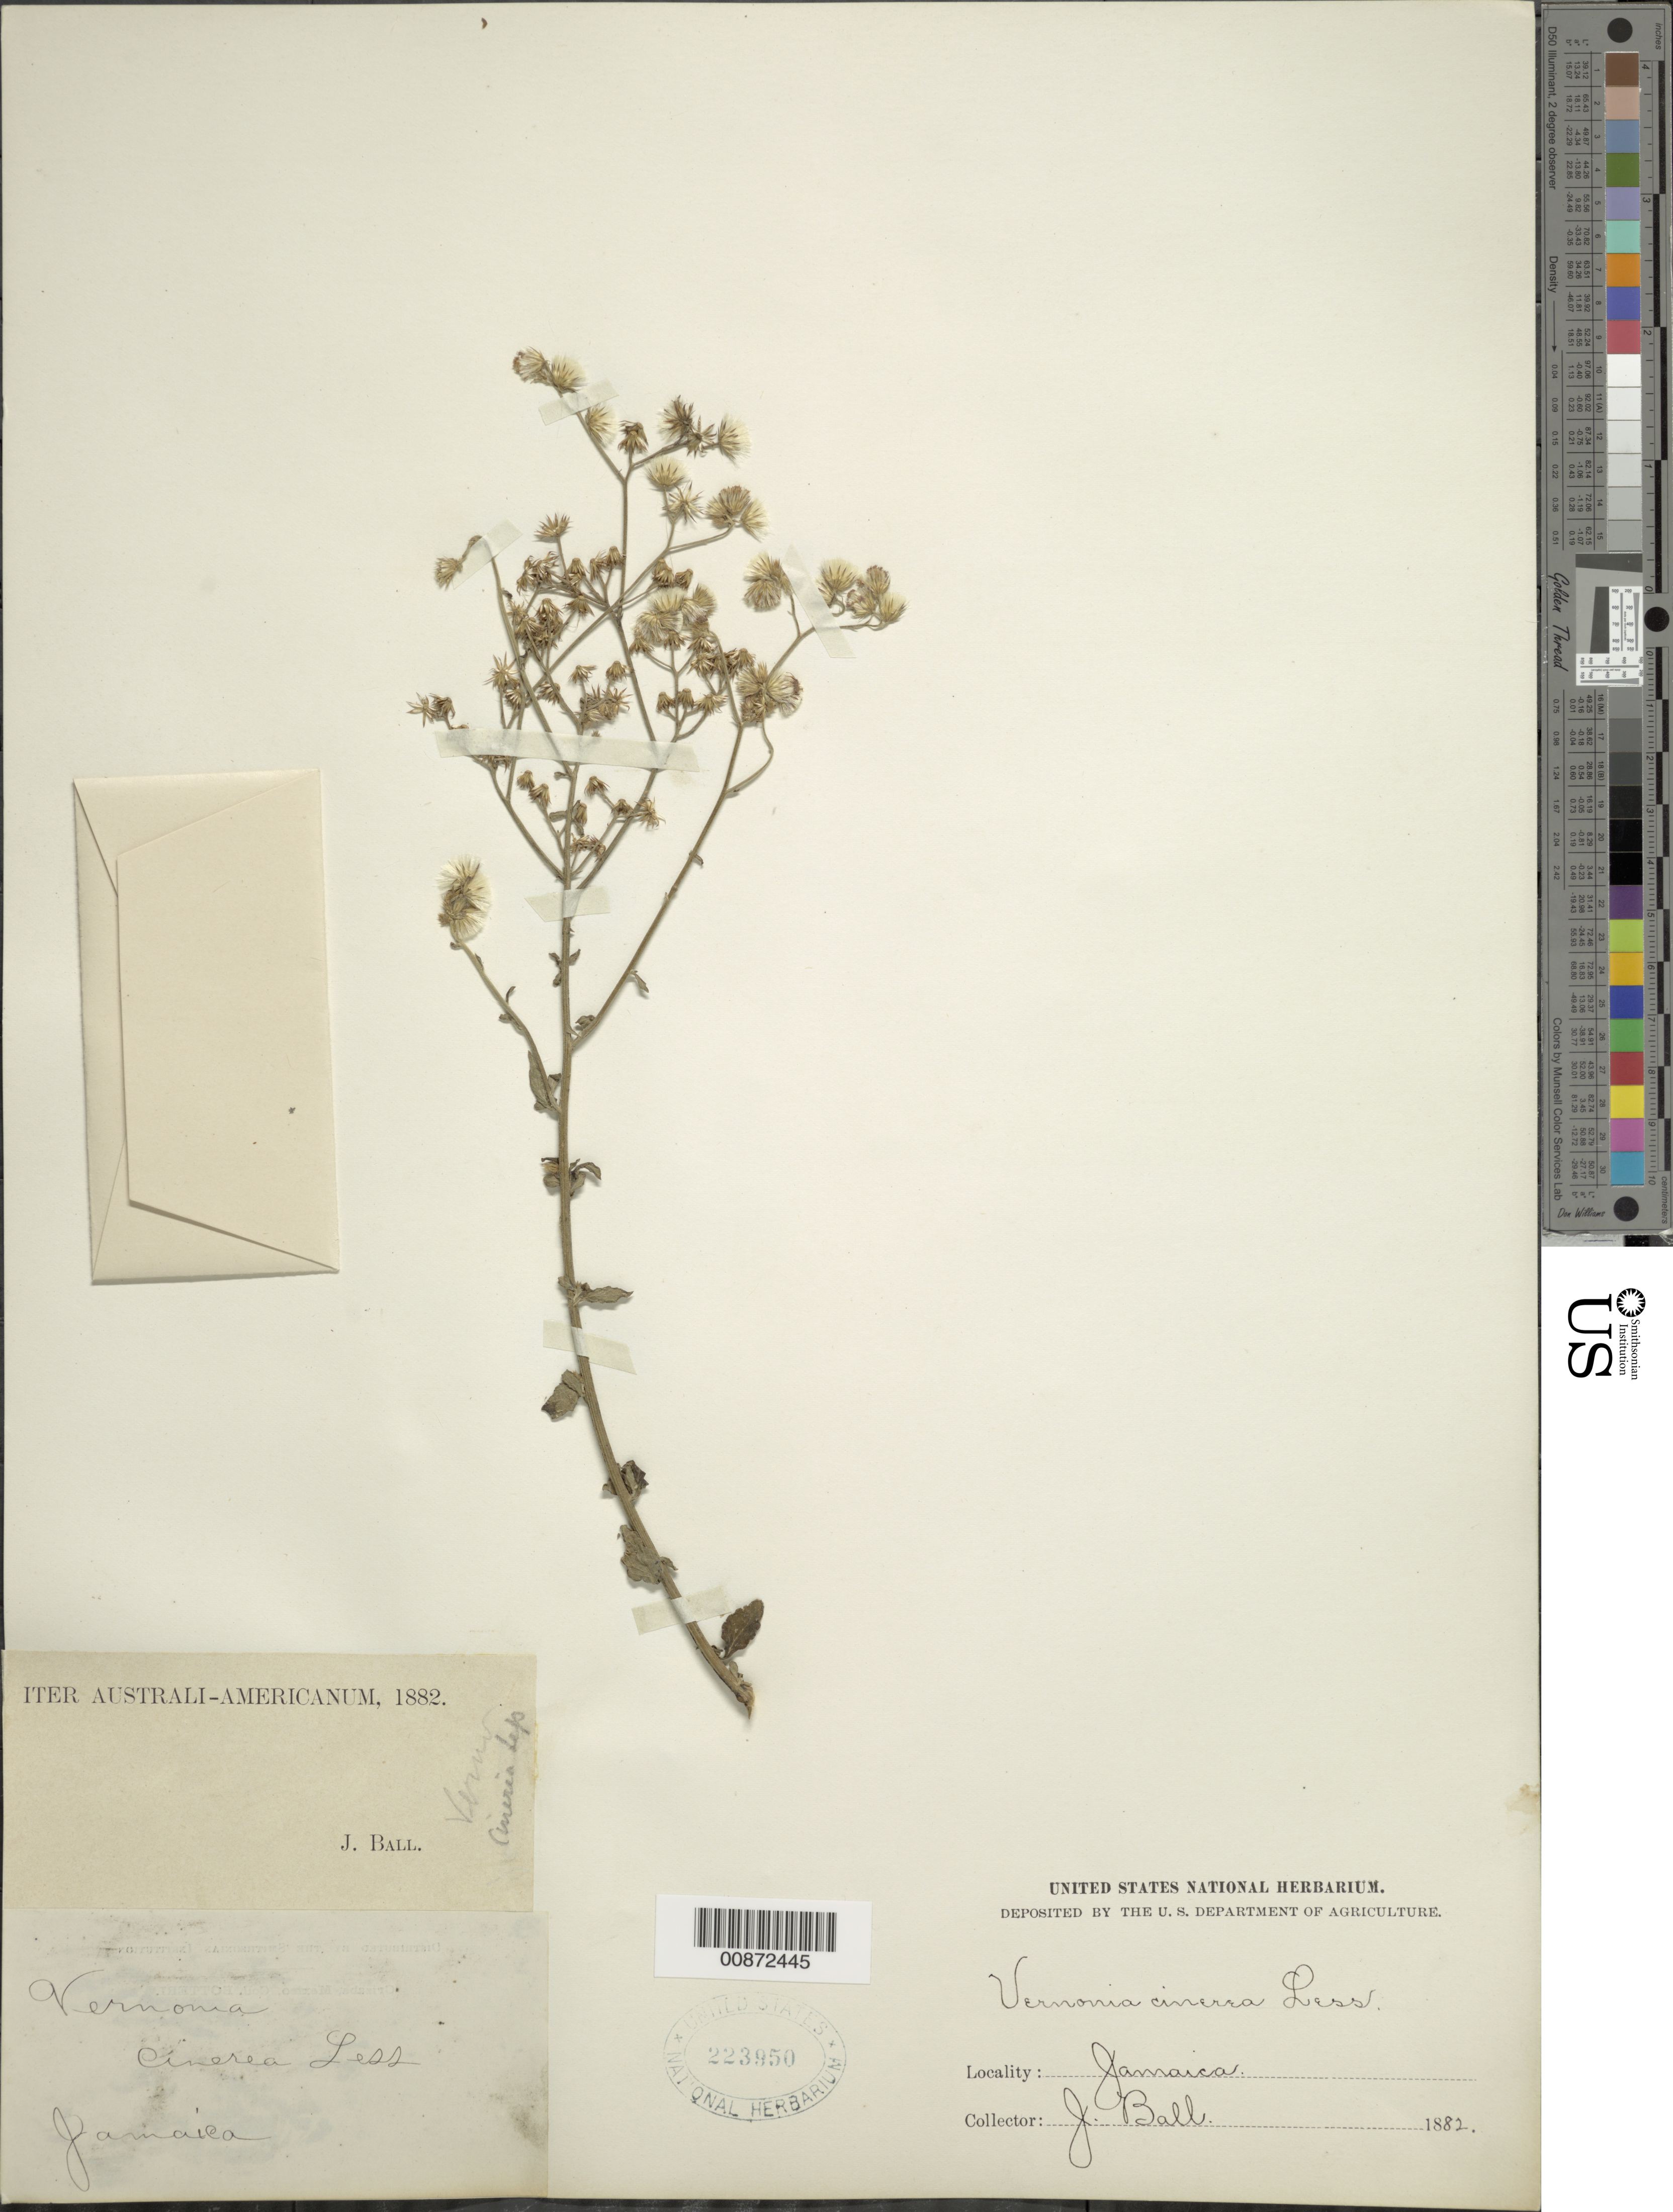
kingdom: Plantae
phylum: Tracheophyta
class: Magnoliopsida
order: Asterales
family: Asteraceae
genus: Cyanthillium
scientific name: Cyanthillium cinereum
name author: (L.) H. Rob.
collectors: J. Ball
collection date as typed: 1882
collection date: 1882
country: Jamaica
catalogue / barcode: US 223950